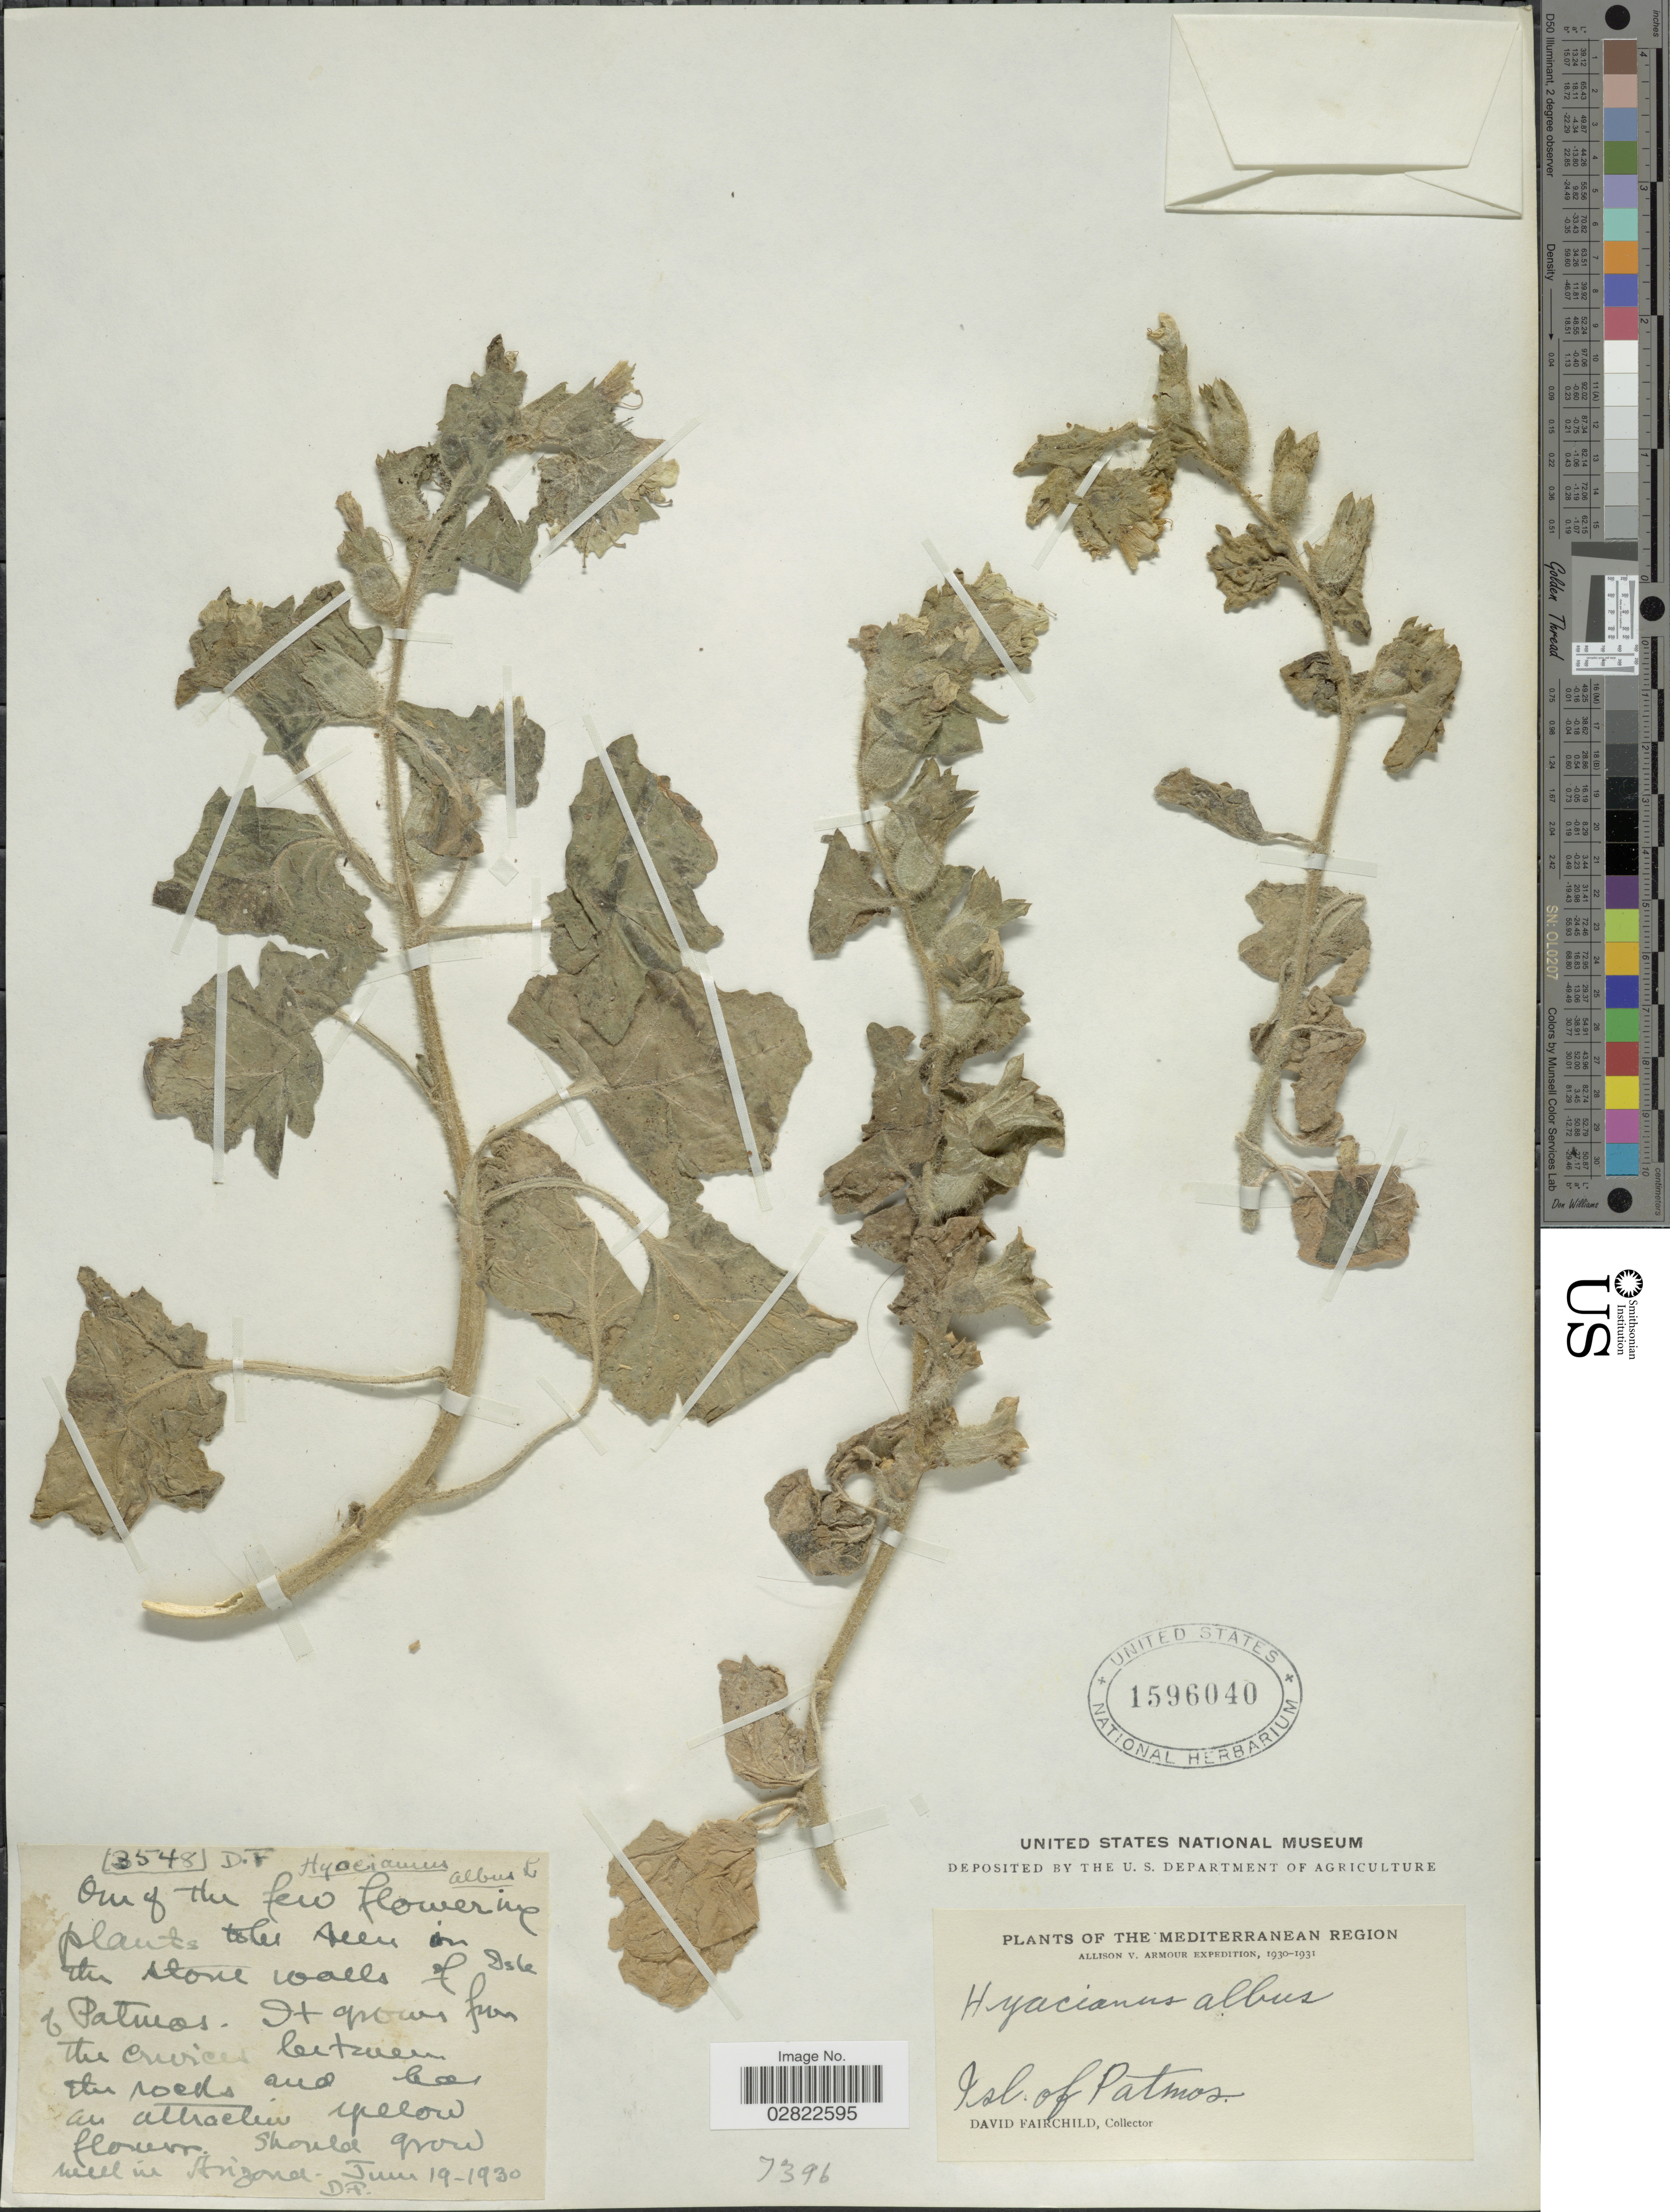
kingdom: Plantae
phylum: Tracheophyta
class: Magnoliopsida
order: Solanales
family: Solanaceae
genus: Hyoscyamus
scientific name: Hyoscyamus albus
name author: L.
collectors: D. Fairchild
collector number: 3548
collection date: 1930-06-19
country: Greece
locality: Mediterranean Region, Isl. of Patmos.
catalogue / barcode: US 1596040